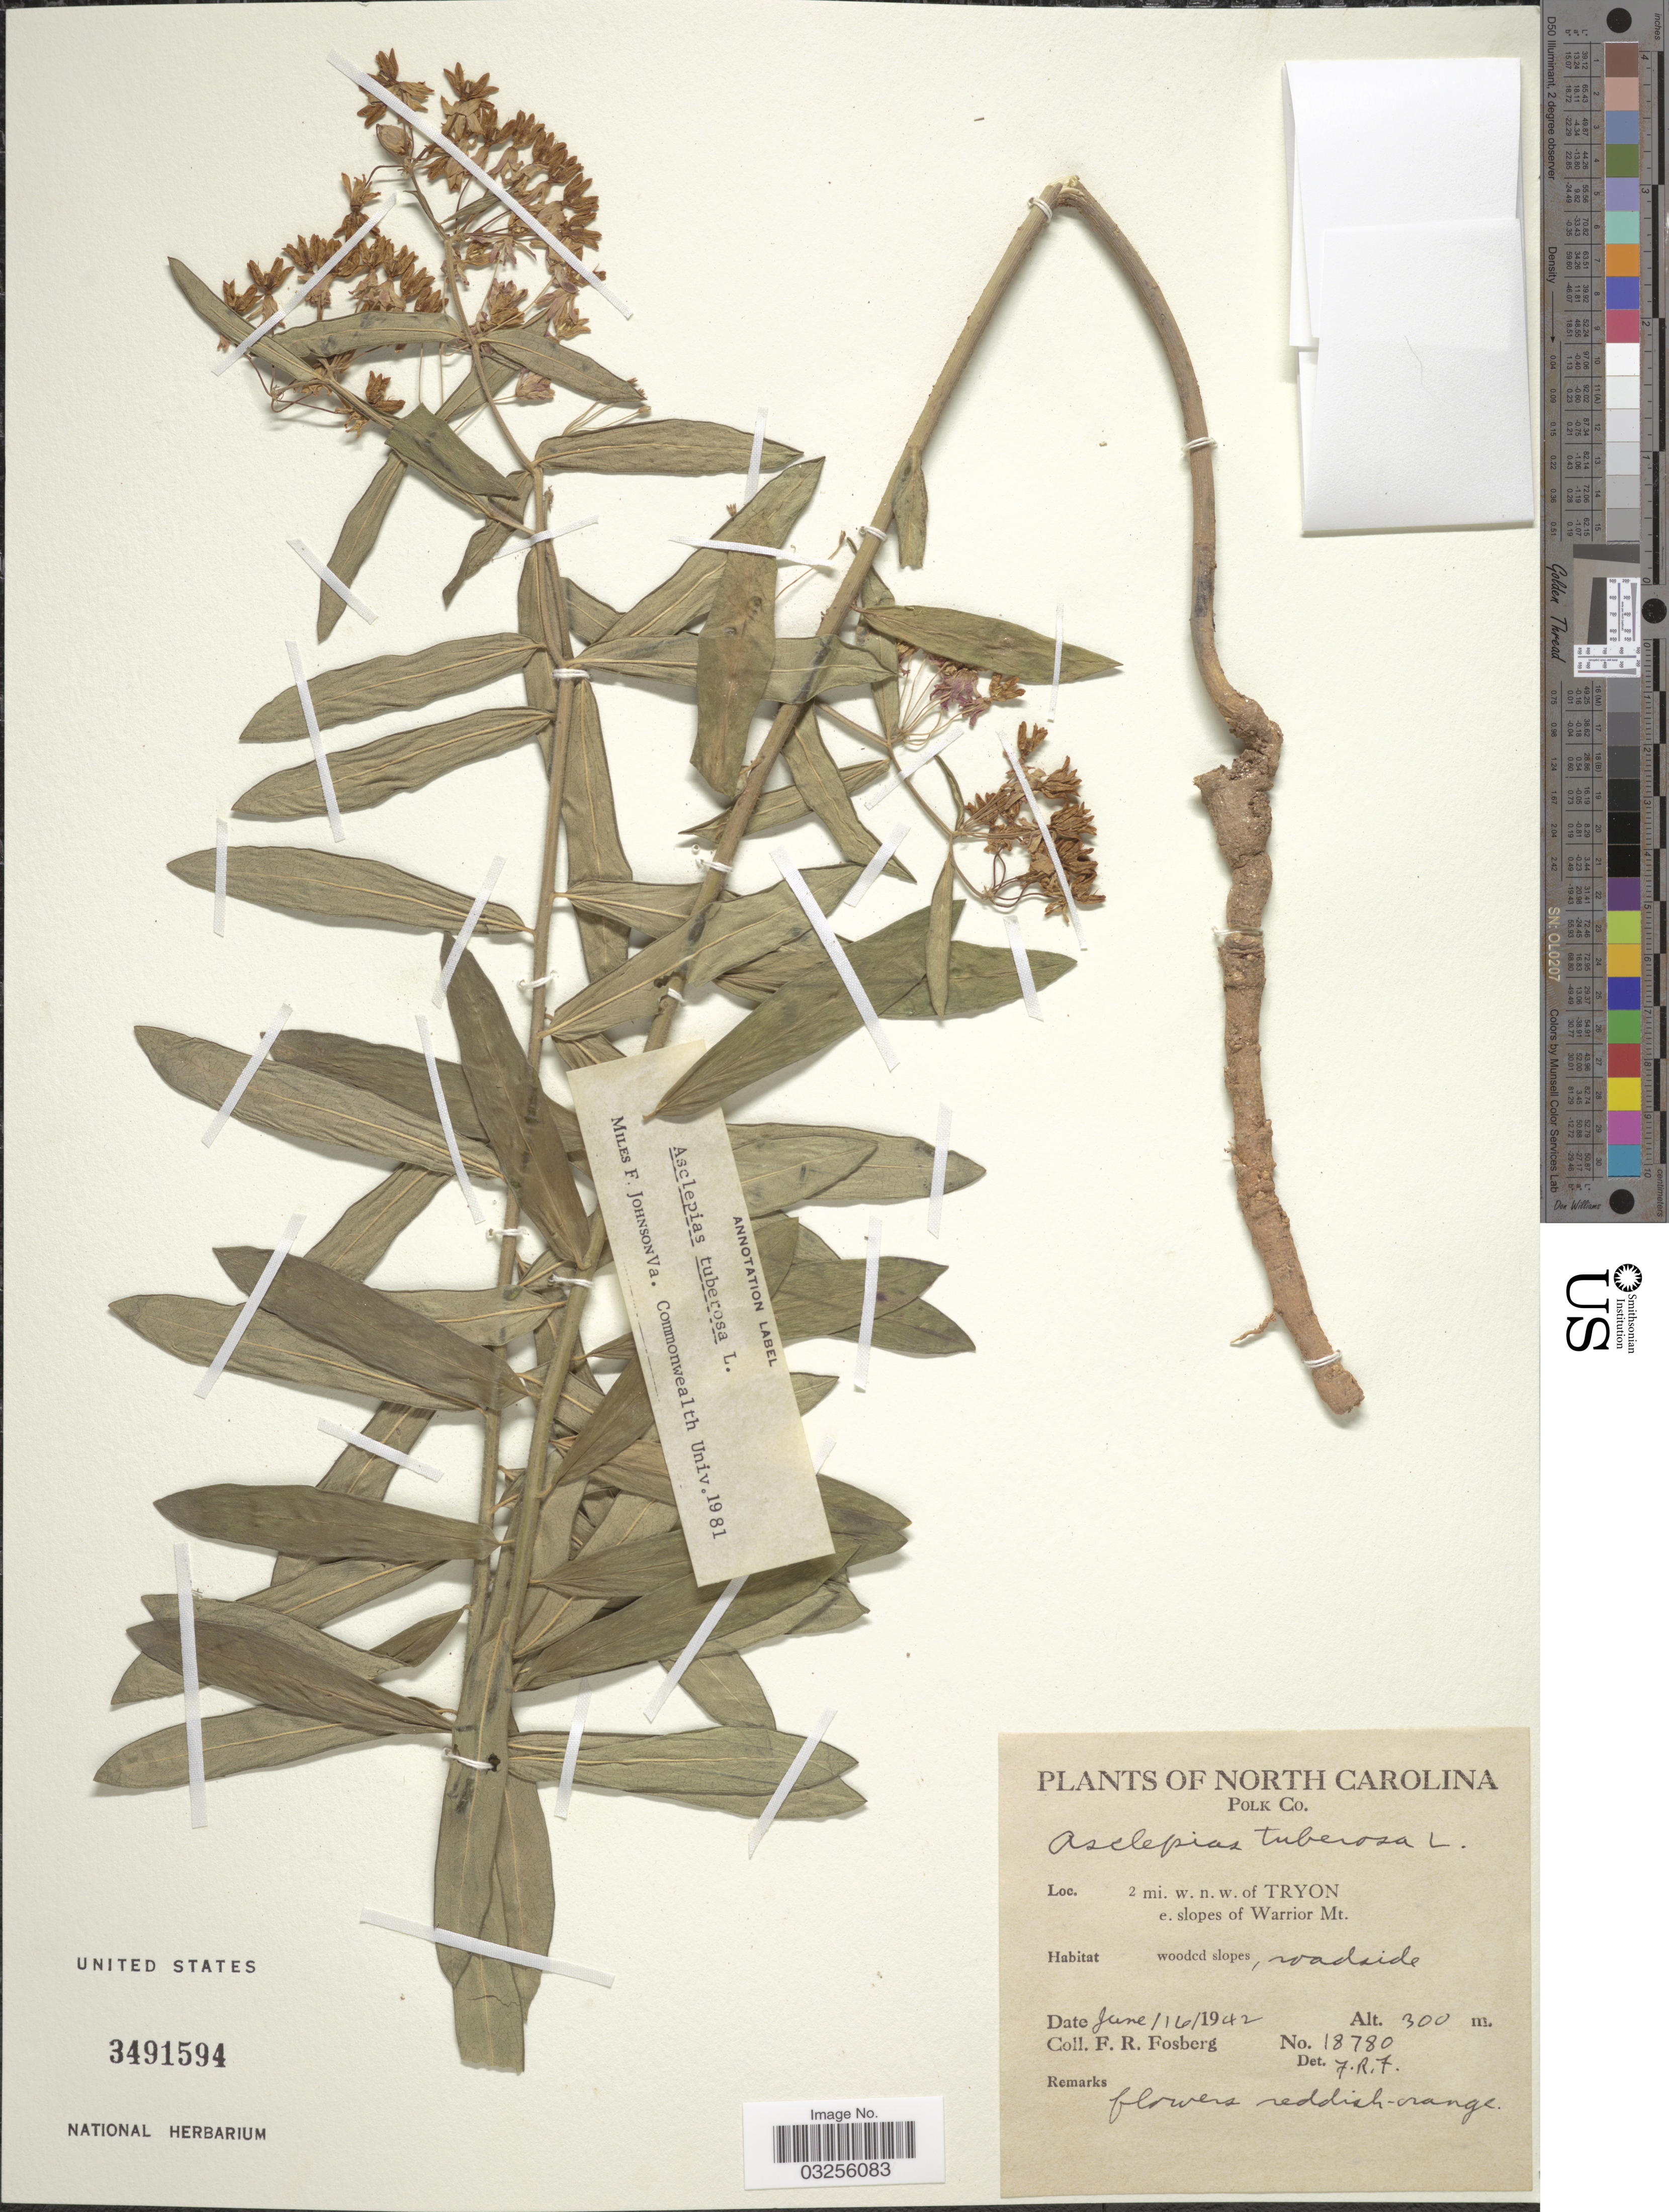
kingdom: Plantae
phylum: Tracheophyta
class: Magnoliopsida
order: Gentianales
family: Apocynaceae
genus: Asclepias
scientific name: Asclepias tuberosa subsp. tuberosa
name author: L.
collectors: F. R. Fosberg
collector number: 18780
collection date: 1942-06-16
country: United States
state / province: North Carolina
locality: Polk Co. 2 mi. w. n. w. of Tryon e. slopes of Warrior Mt.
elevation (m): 300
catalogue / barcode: US 3491594